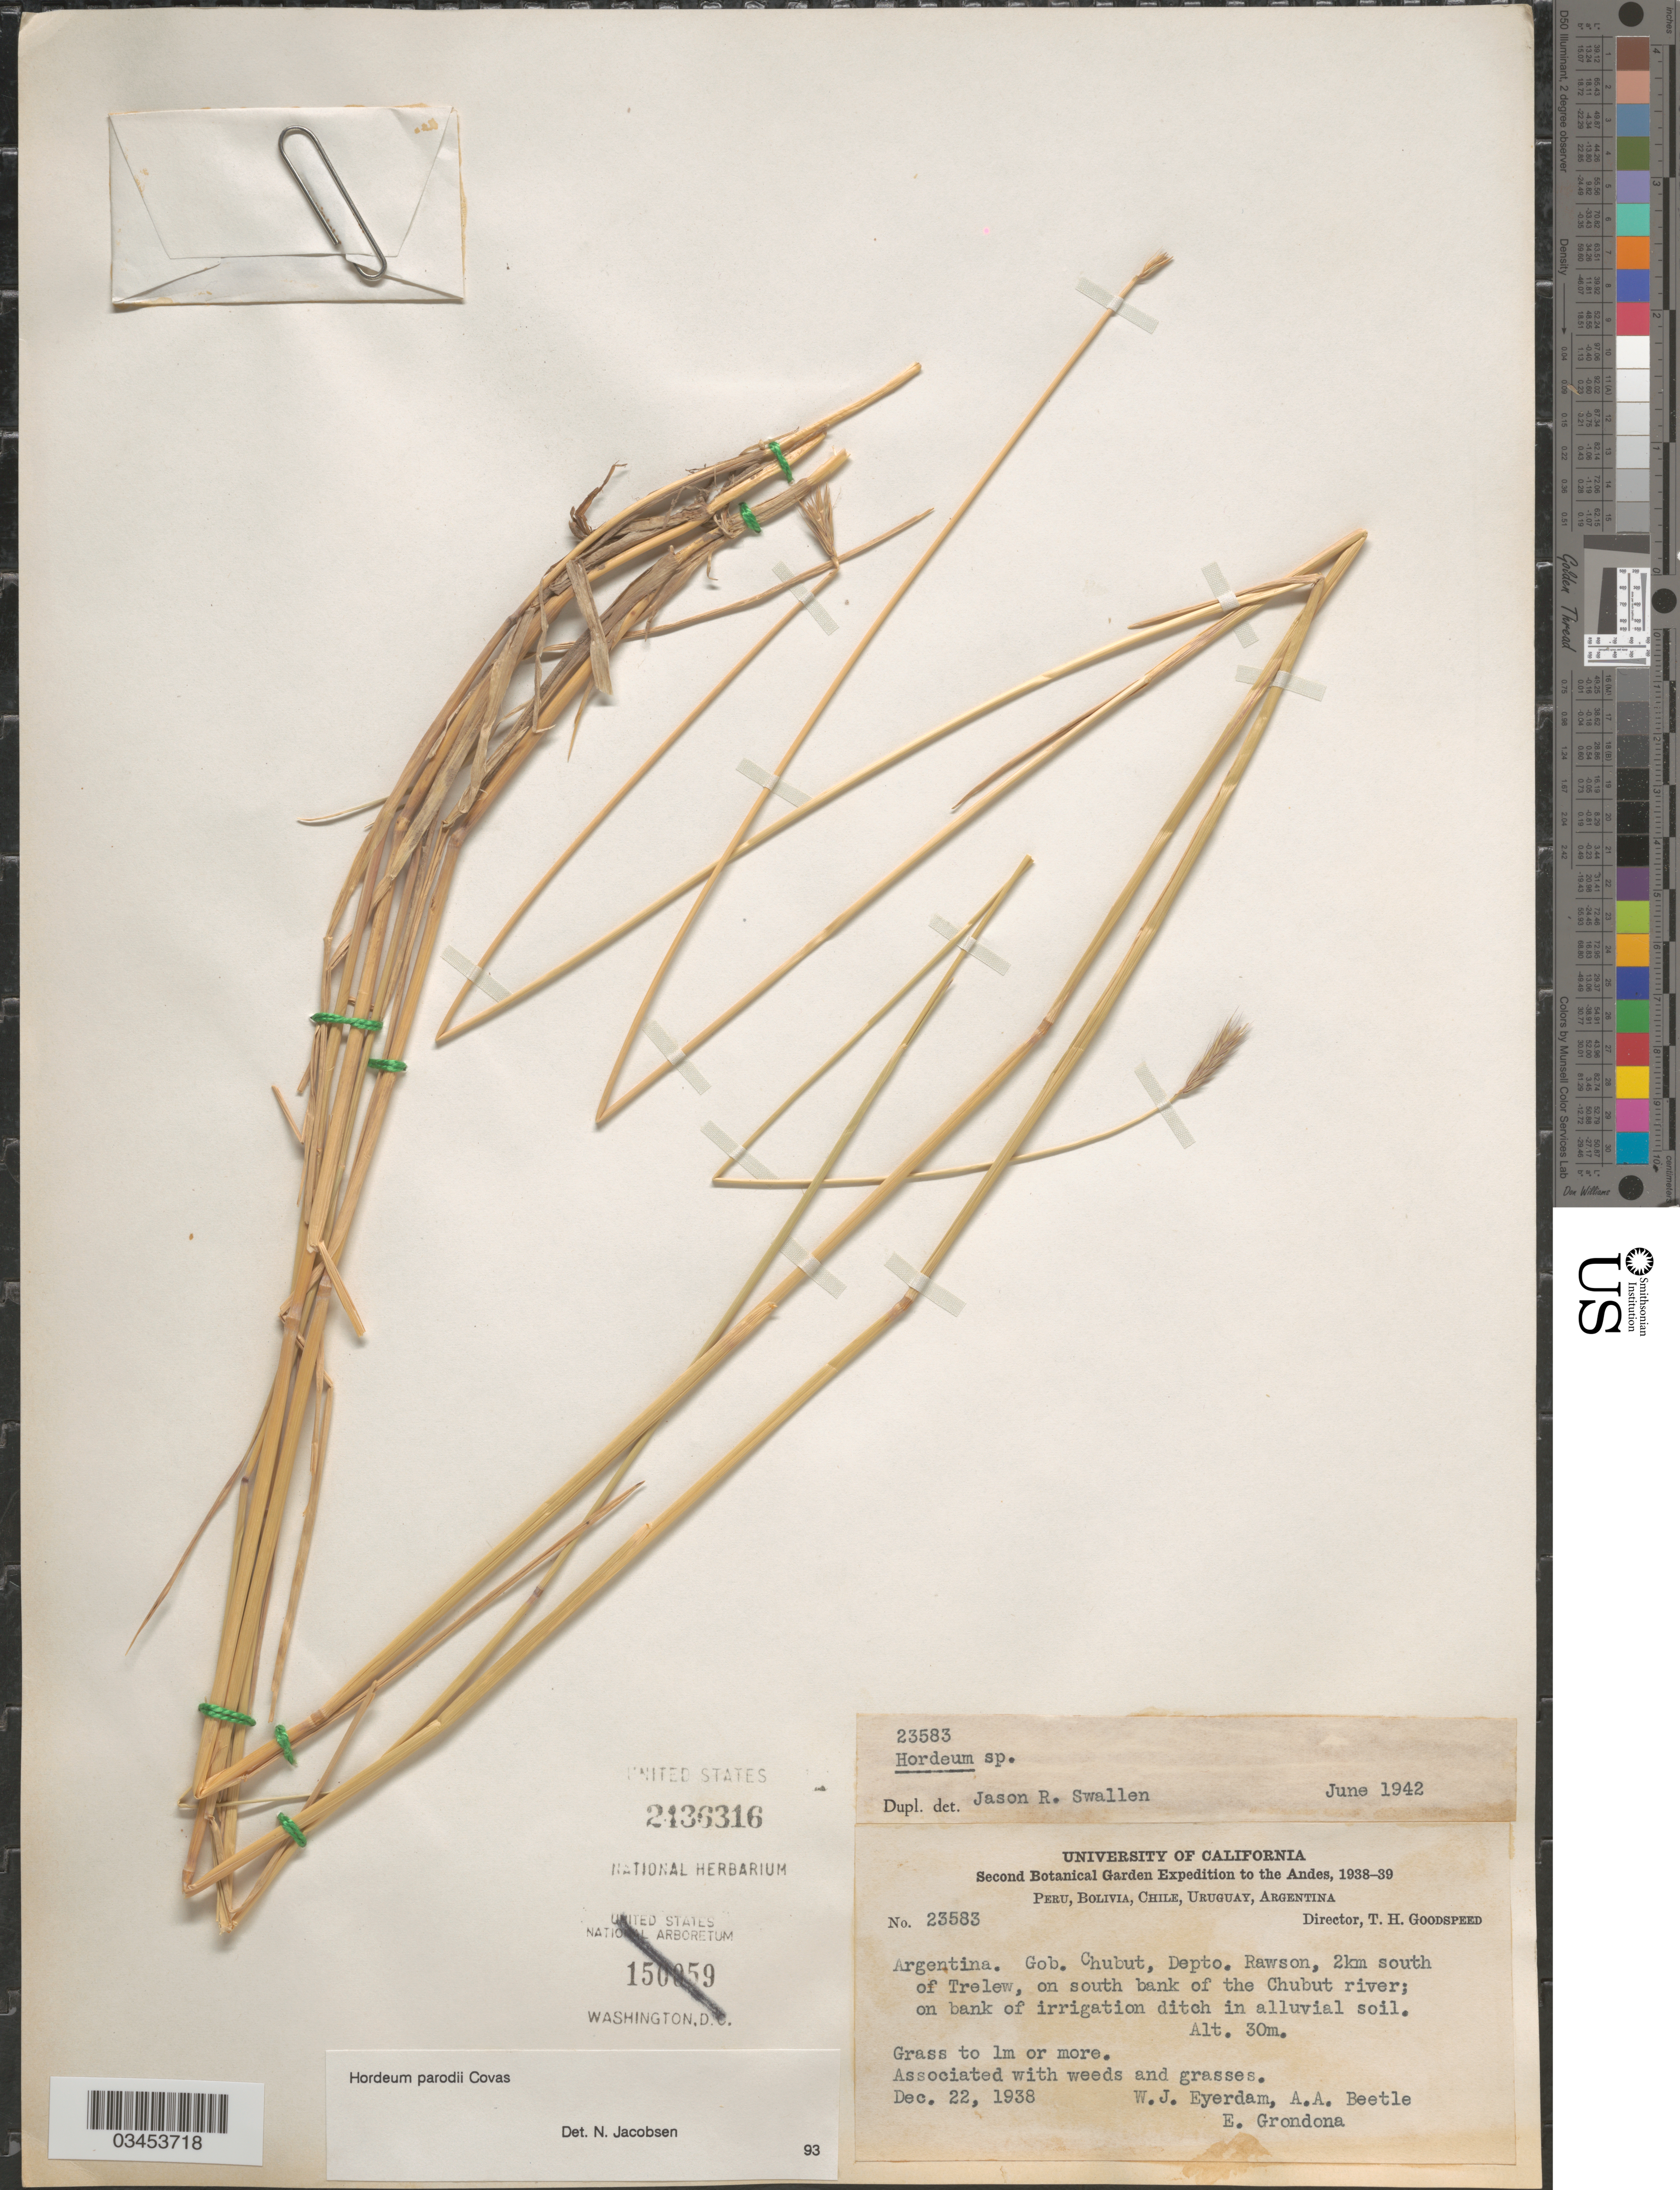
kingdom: Plantae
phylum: Tracheophyta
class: Liliopsida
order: Poales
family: Poaceae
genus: Hordeum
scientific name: Hordeum parodii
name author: Covas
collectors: W. J. Eyerdam, A. A. Beetle & E. Grondona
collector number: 23583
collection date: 1938-12-22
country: Argentina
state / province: Chubut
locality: Gob. Chubut, Depto. Rawson, 2km south of Trelew, on south bank of the Chubut river.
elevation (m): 30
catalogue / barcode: US 2436316